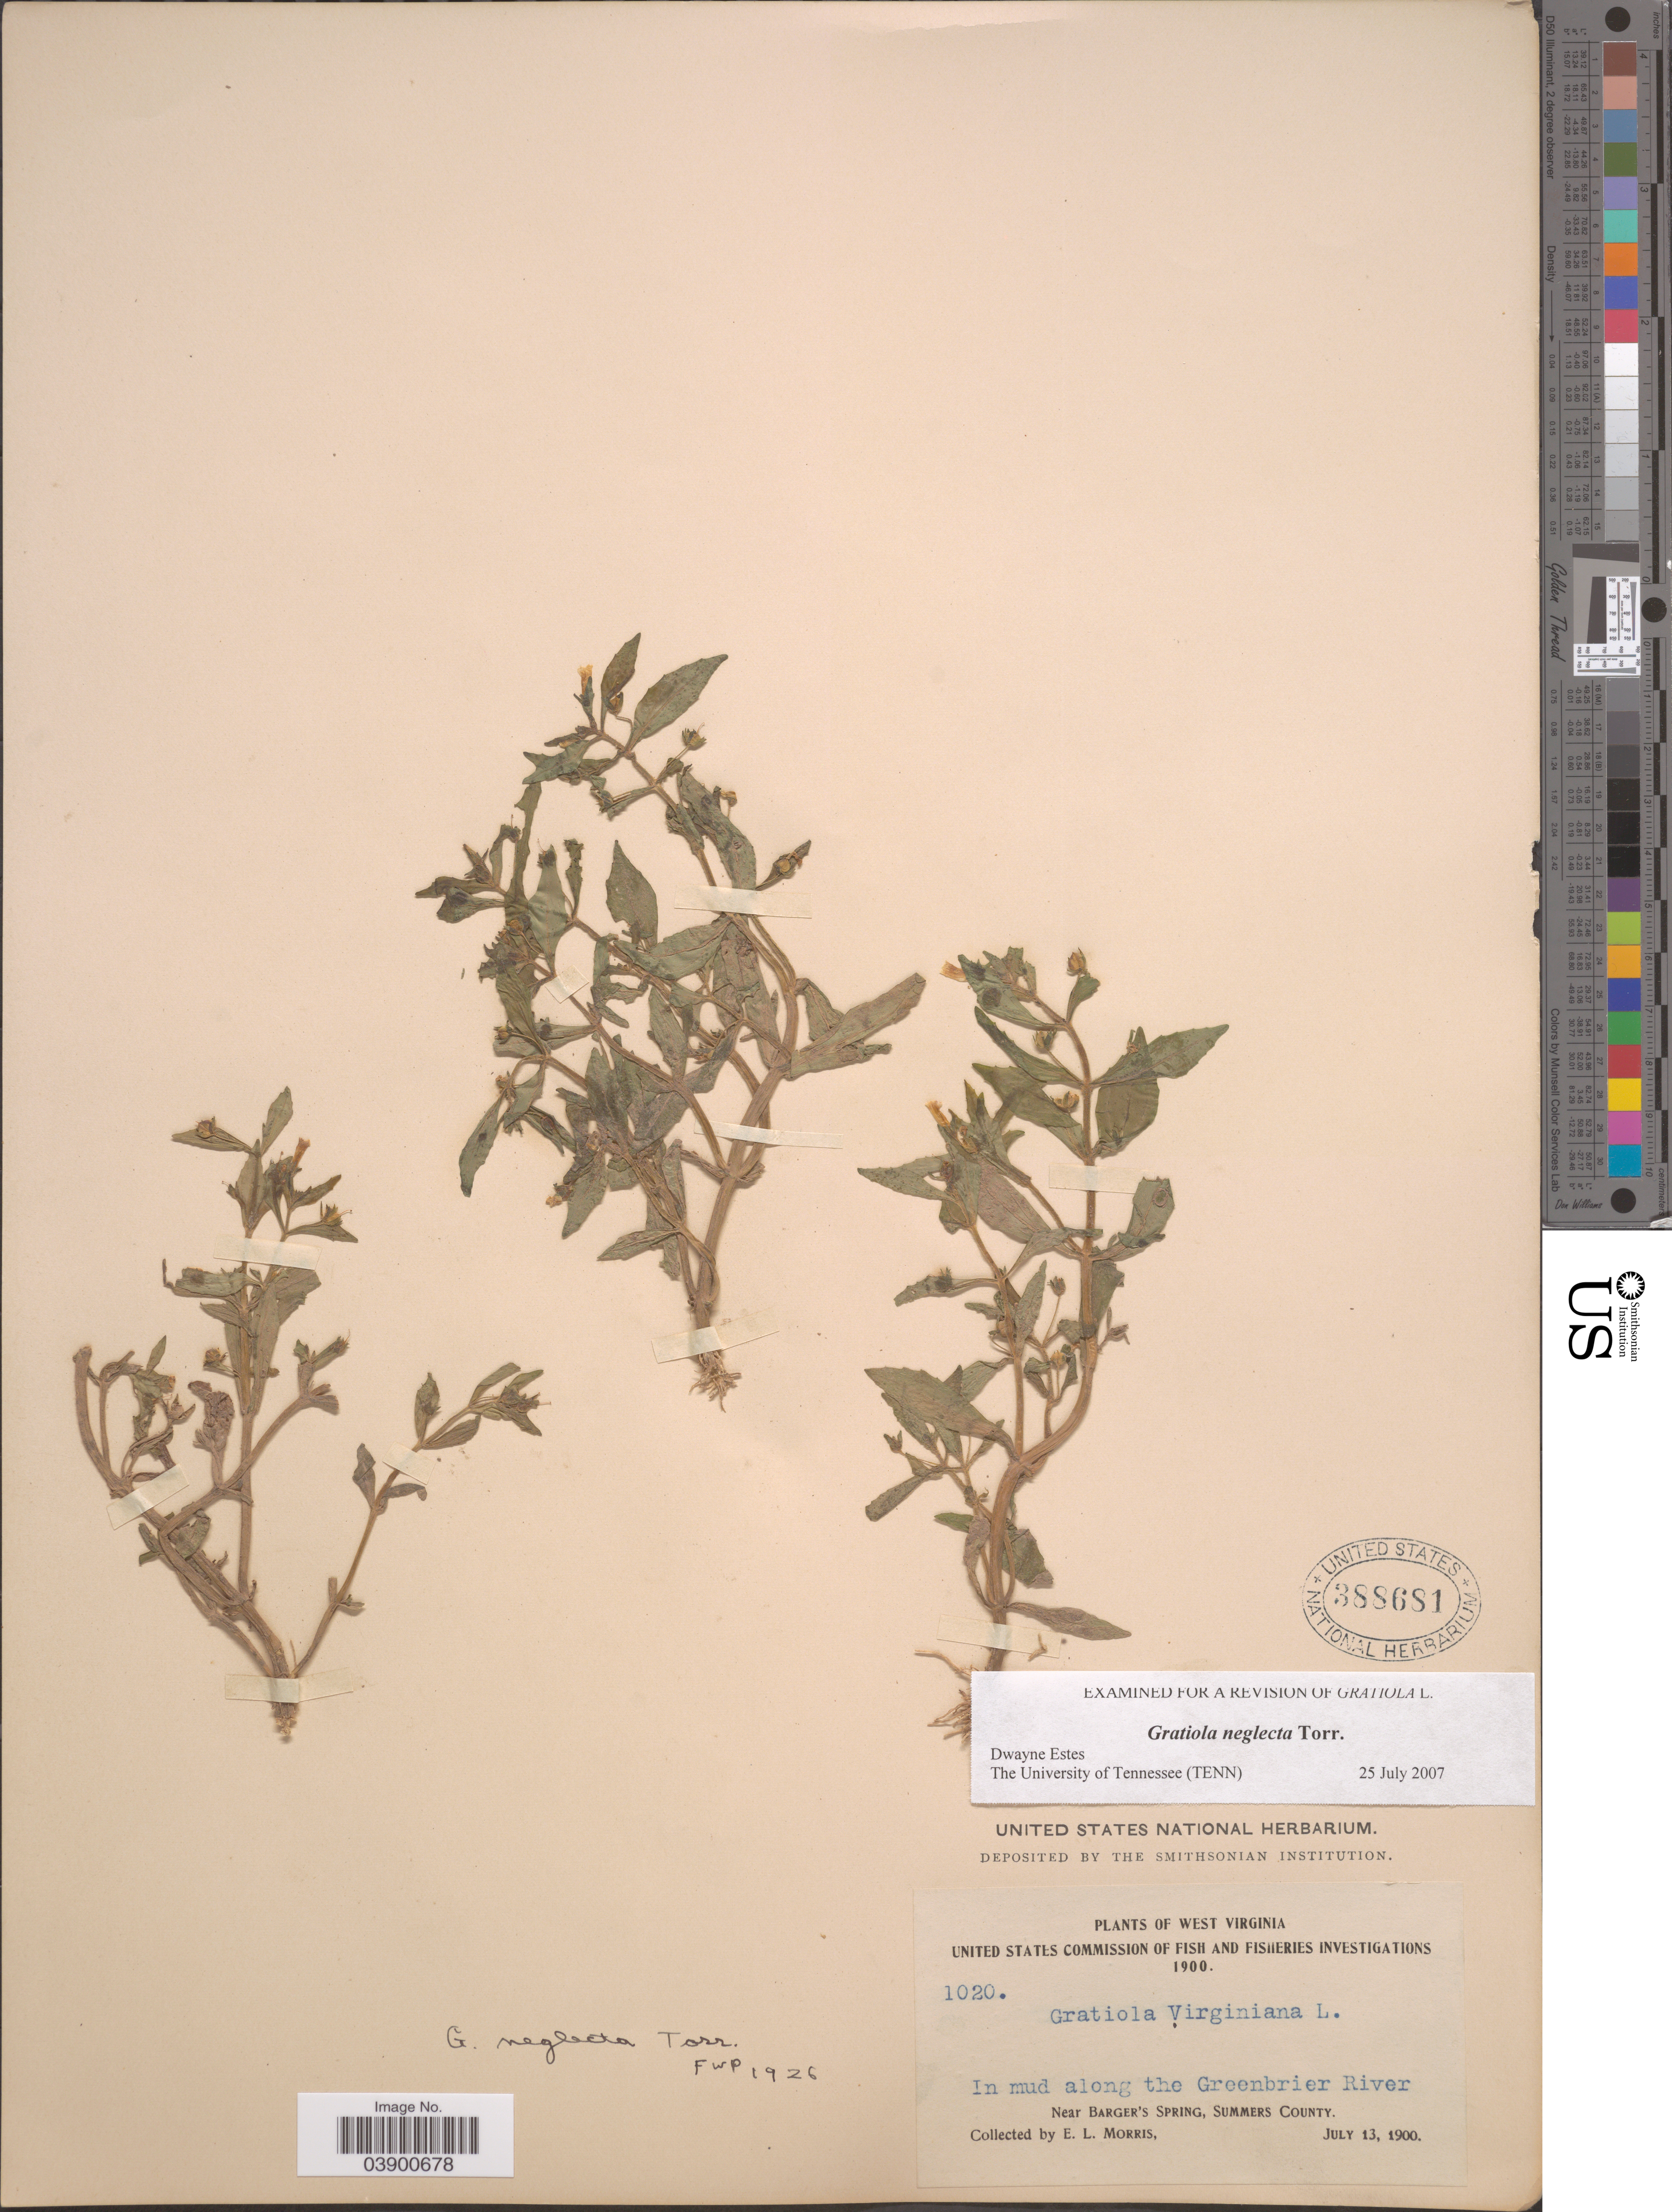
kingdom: Plantae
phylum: Tracheophyta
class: Magnoliopsida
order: Lamiales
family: Plantaginaceae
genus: Gratiola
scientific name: Gratiola neglecta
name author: Torr.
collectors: E. Morris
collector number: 1020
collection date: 1900-07-13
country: United States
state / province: West Virginia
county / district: Summers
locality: Along the Greenbrier River. Near Barger's Spring, Summers County.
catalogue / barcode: US 388681